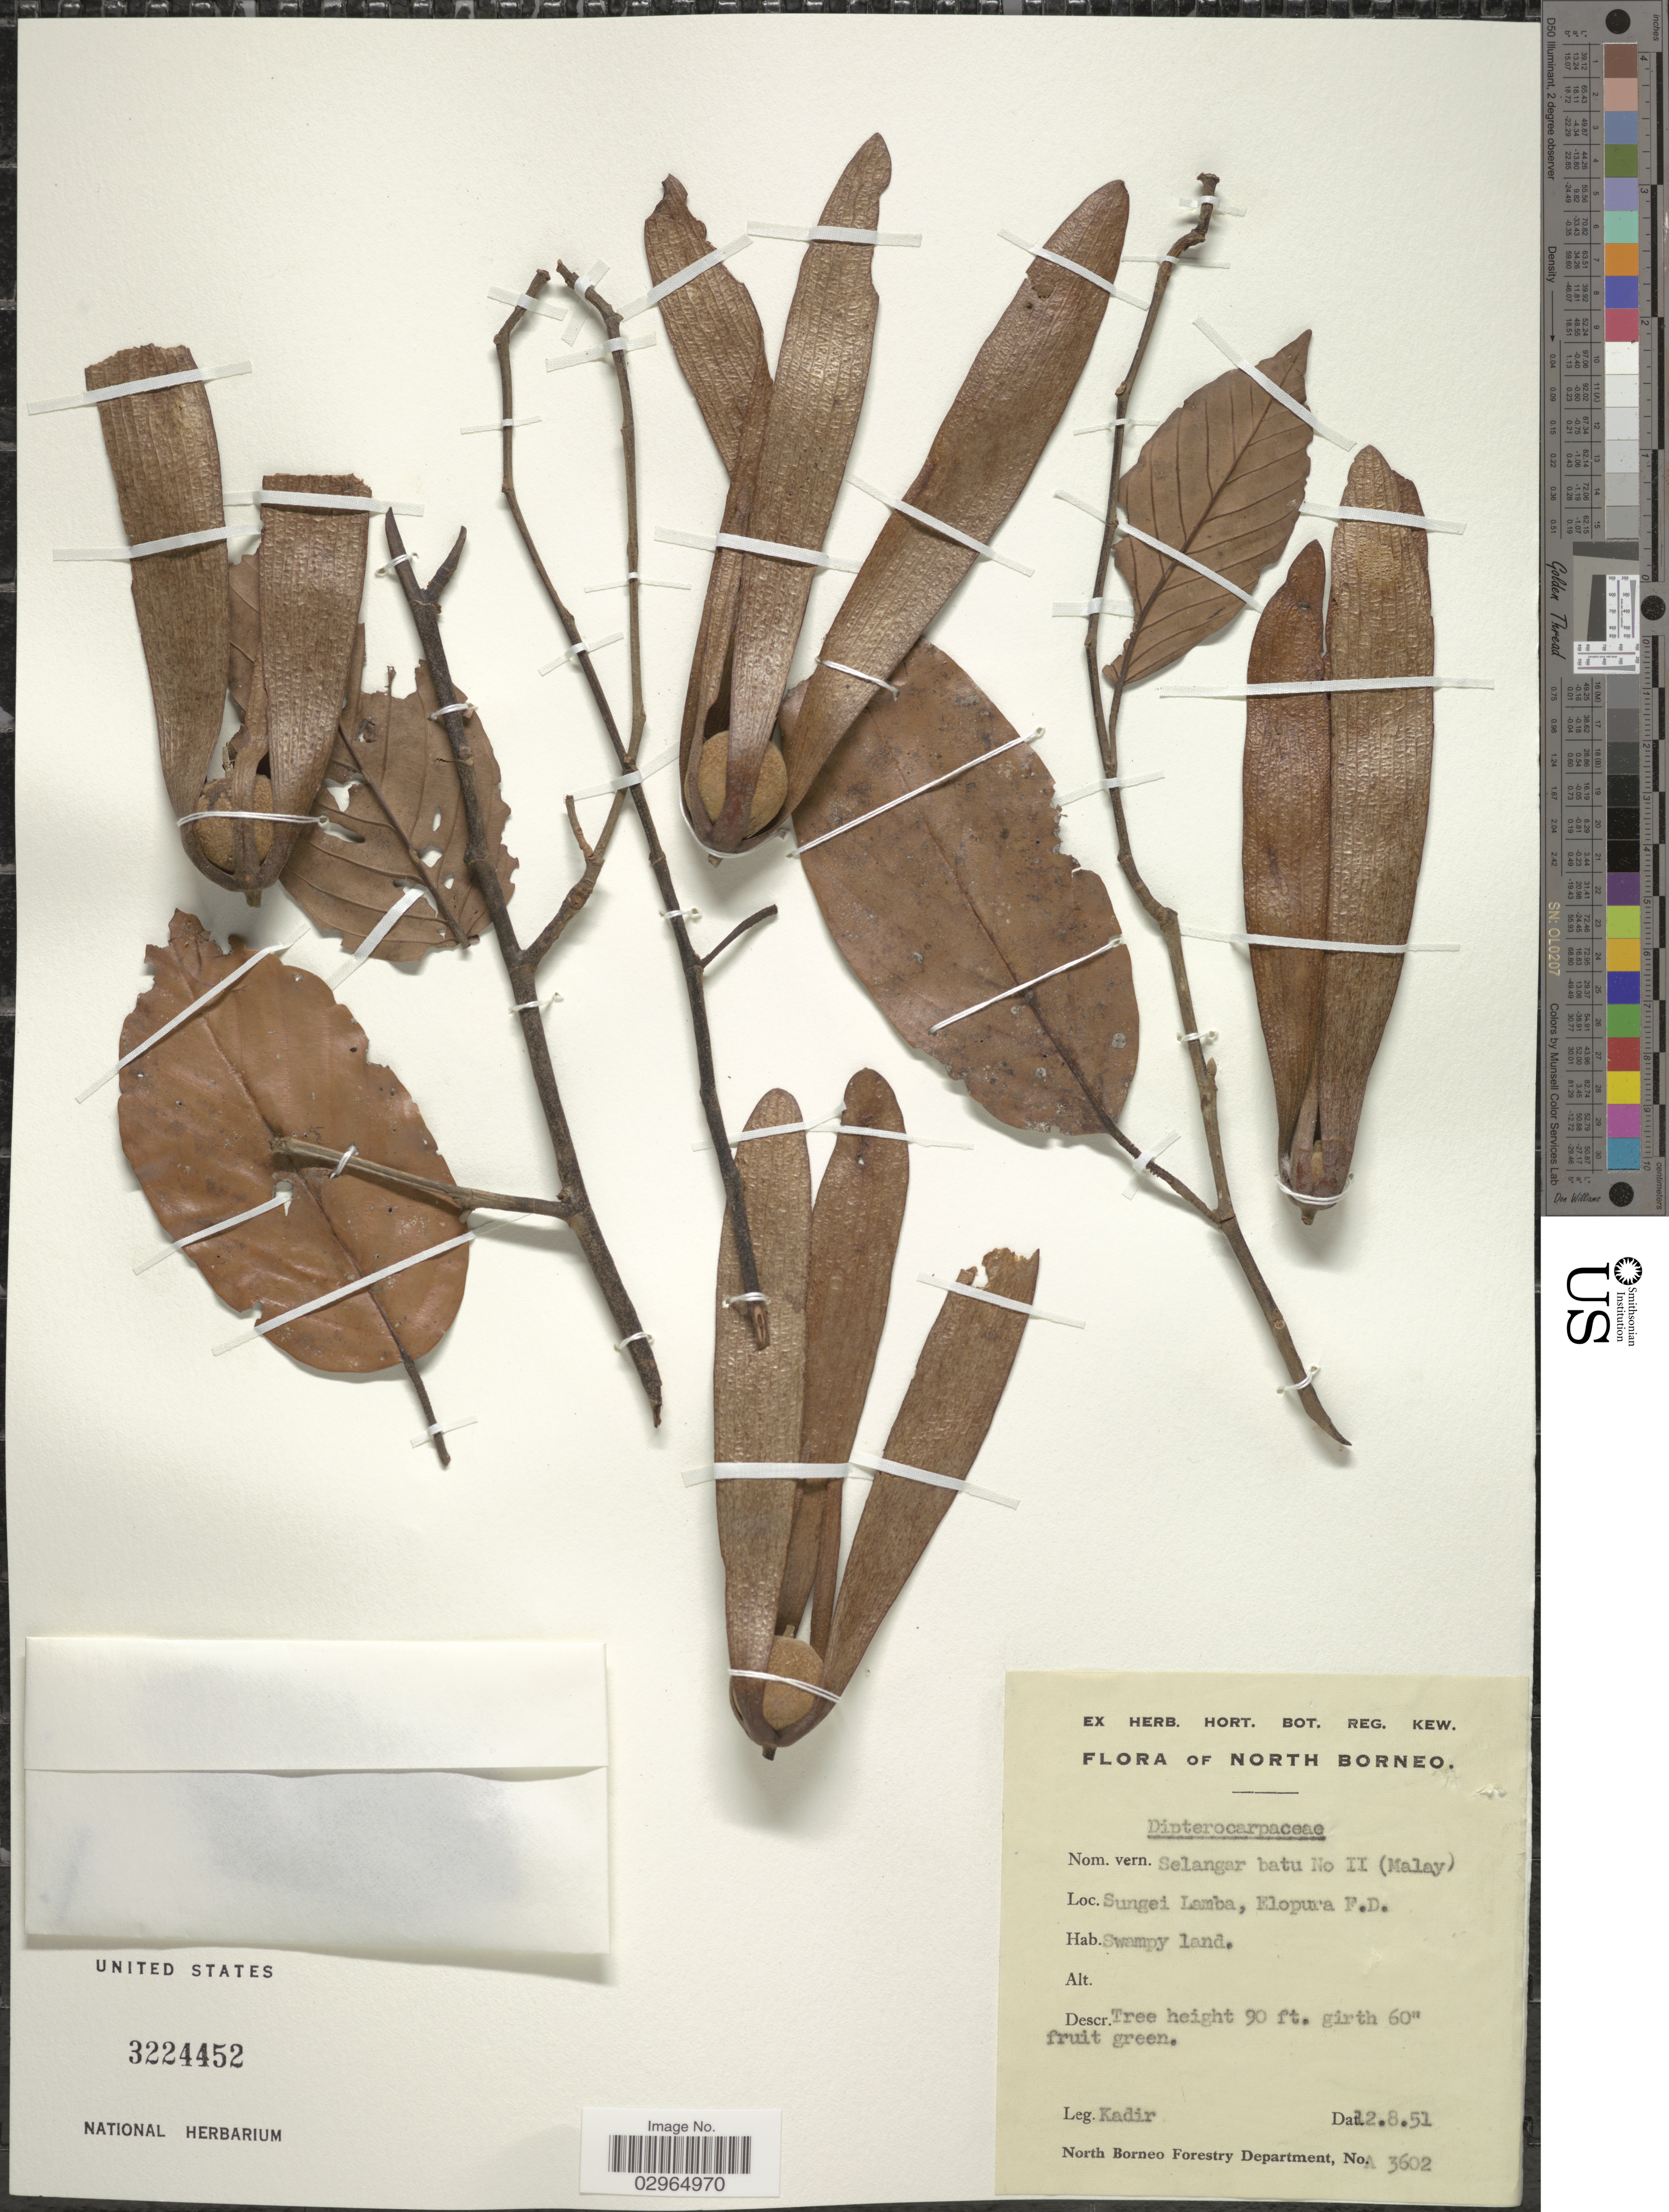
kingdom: Plantae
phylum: Tracheophyta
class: Magnoliopsida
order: Malvales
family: Dipterocarpaceae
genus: Parashorea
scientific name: Parashorea malaanonan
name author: (Blanco) Merr.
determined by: Slooten, Dirk F. van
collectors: -. Kadir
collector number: A 3602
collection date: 1951-08-12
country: Malaysia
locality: North Borneo. Sungei Lamba, Elopura F.D.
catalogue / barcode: US 3224452